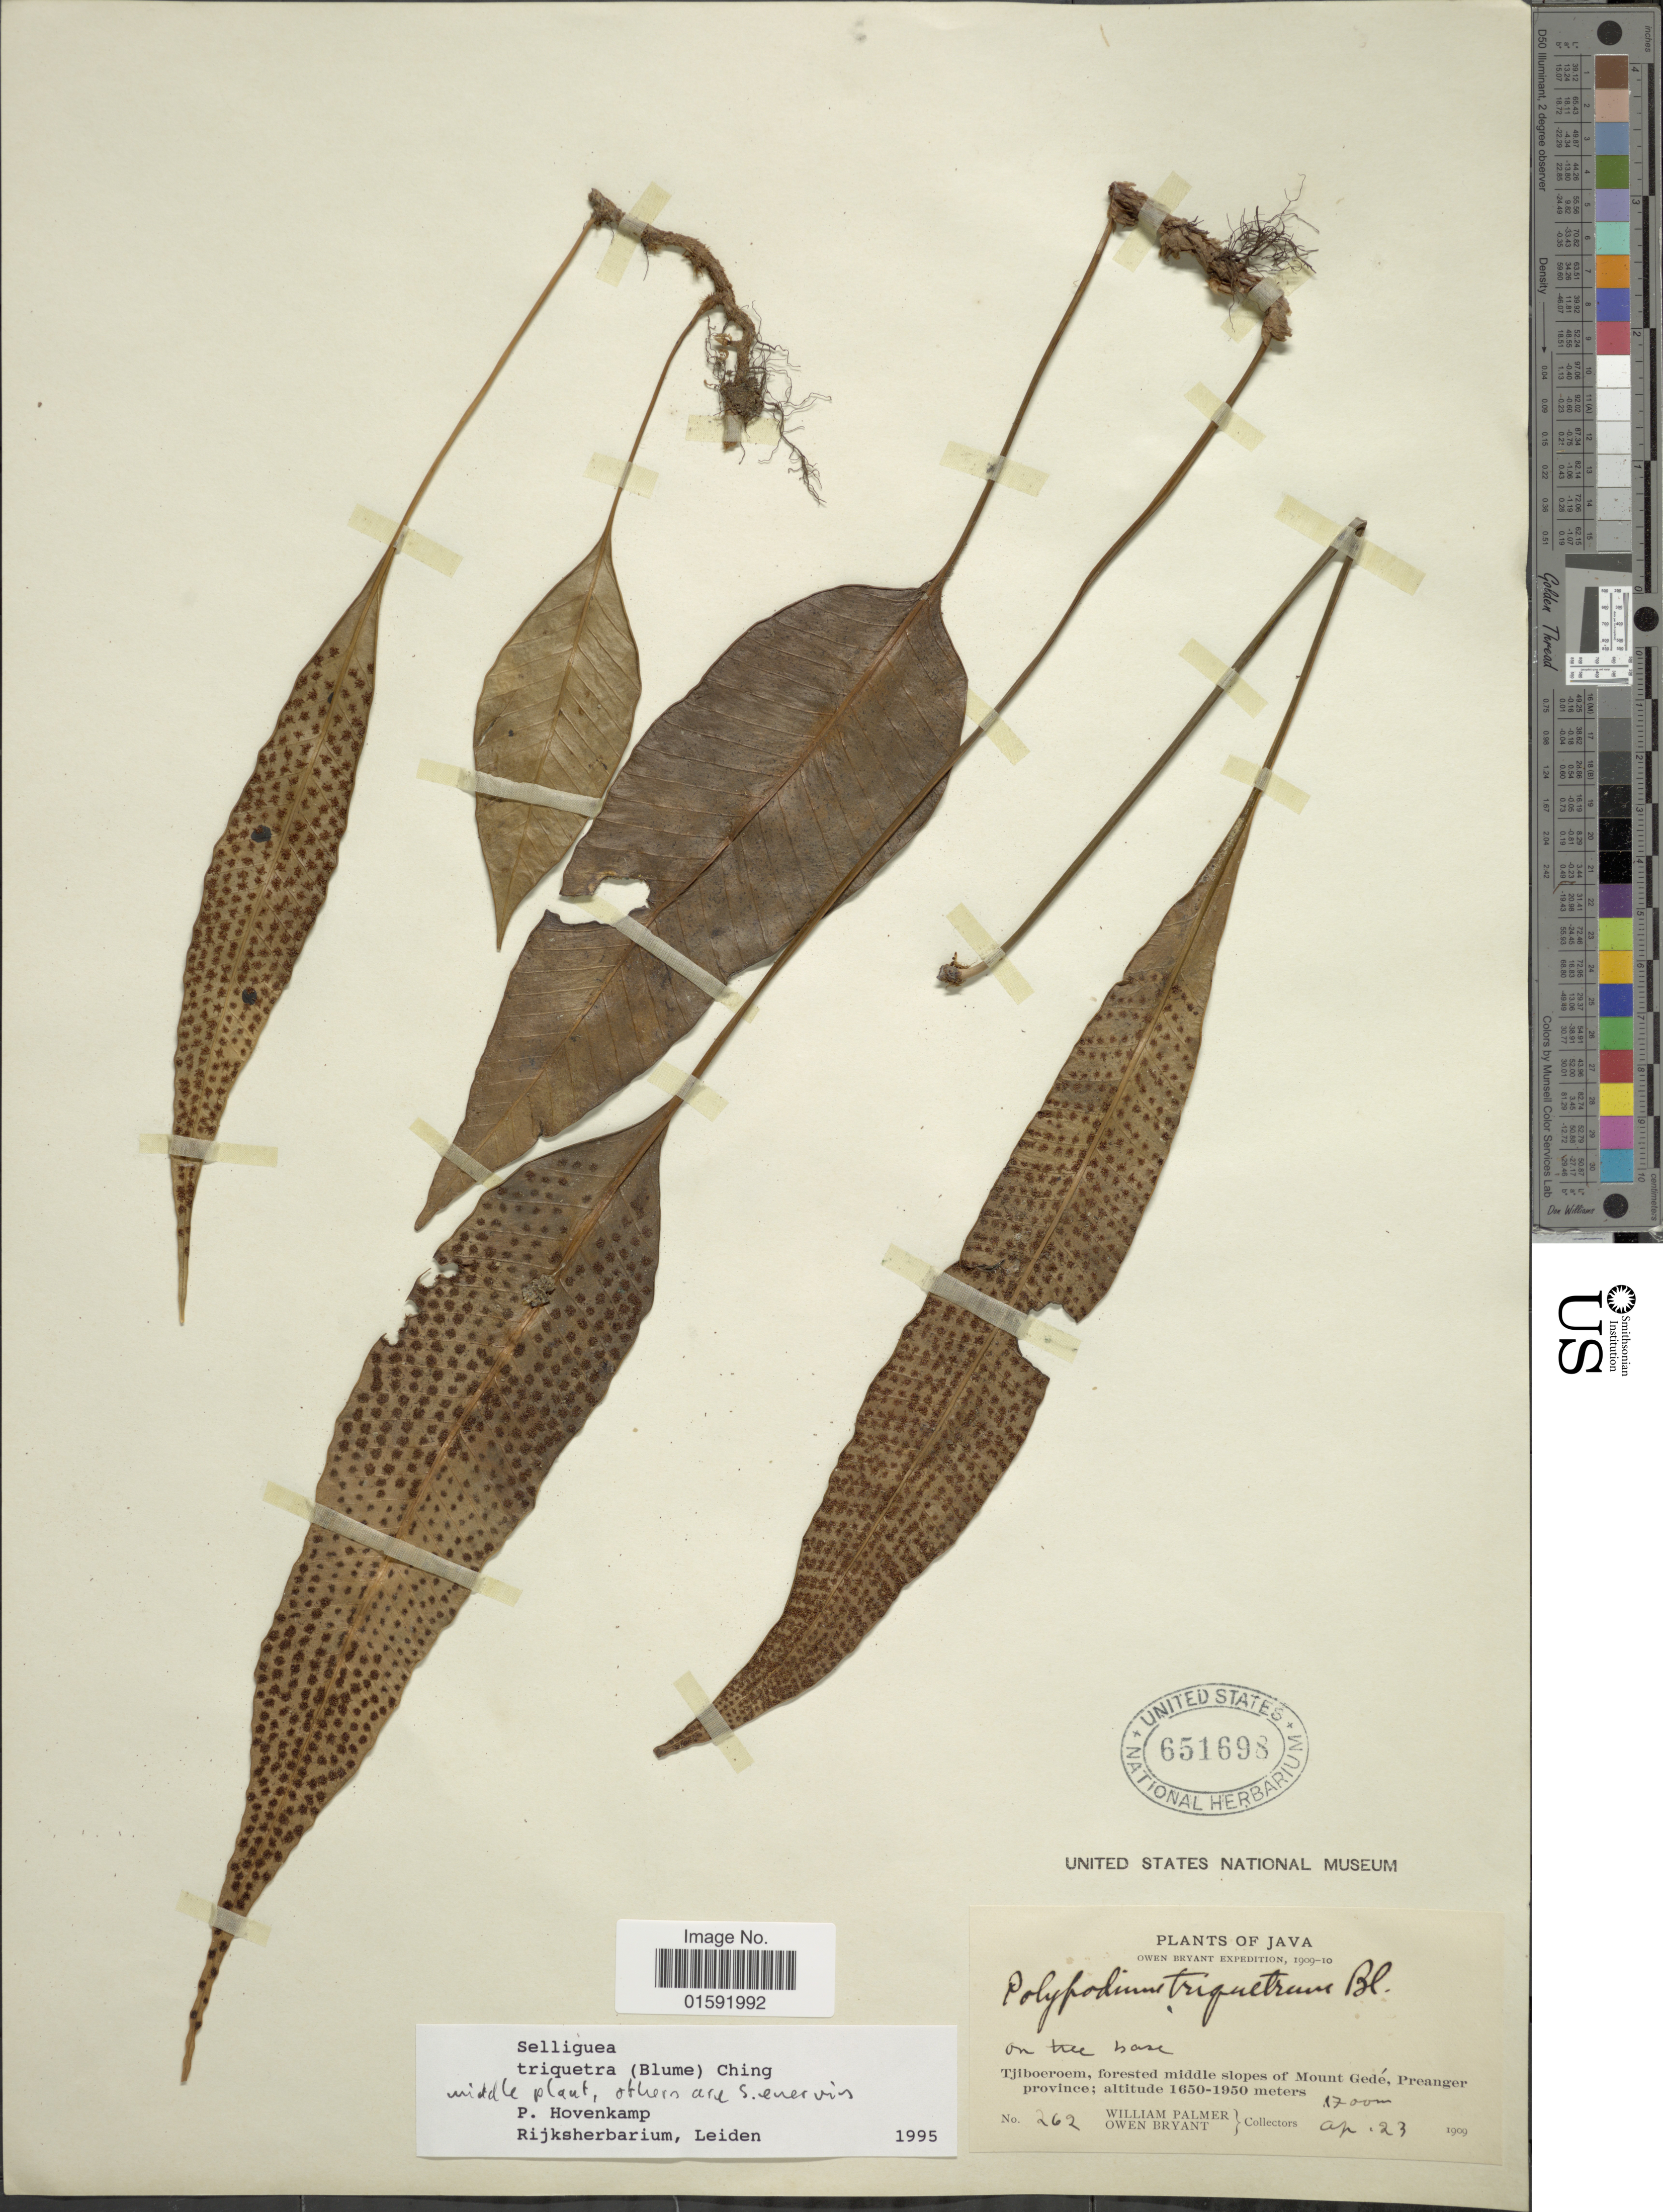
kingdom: Plantae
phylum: Tracheophyta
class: Polypodiopsida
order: Polypodiales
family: Polypodiaceae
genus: Selliguea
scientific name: Selliguea triquetra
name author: (Blume) Ching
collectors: W. Palmer & O. Bryant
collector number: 262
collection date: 1909-04-23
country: Indonesia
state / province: Java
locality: Tjiboeroem, forested middle slopes of Mount Gedé, Preanger Province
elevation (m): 1700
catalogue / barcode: US 651698